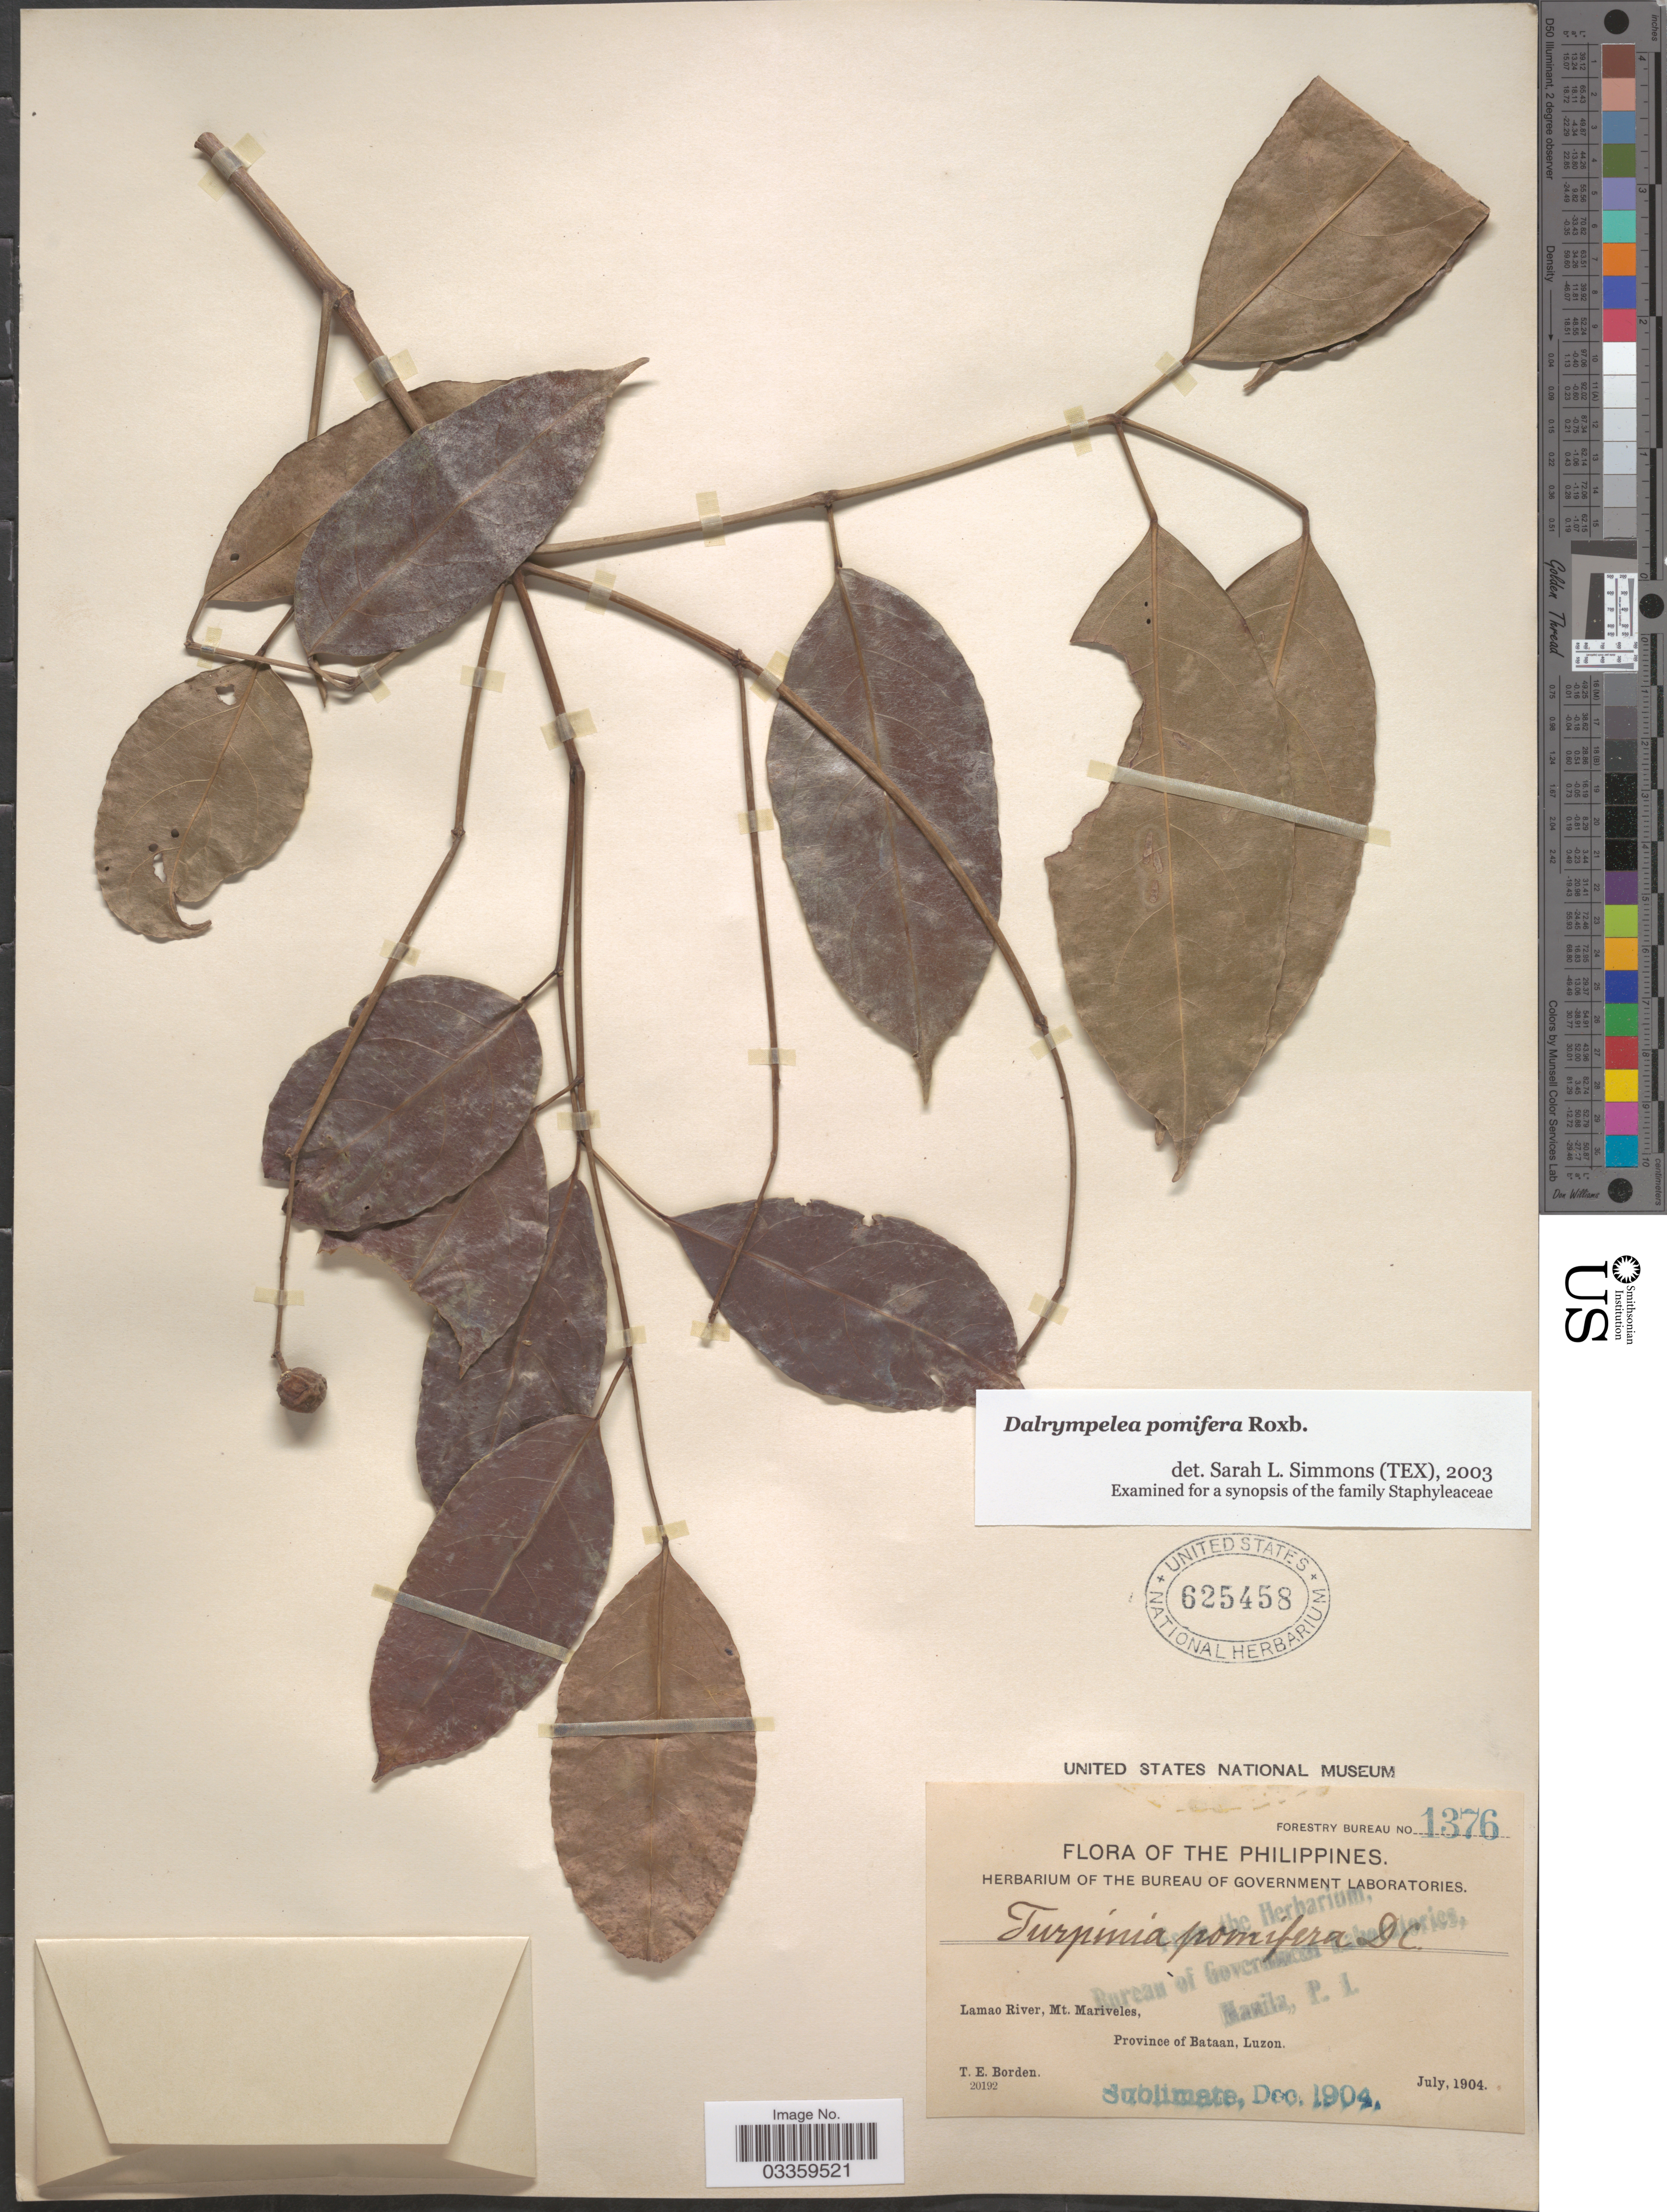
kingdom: Plantae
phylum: Tracheophyta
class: Magnoliopsida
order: Crossosomatales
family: Staphyleaceae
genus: Dalrympelea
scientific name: Dalrympelea pomifera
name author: Roxb.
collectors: T. E. Borden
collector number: Forestry Bureau 1376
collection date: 1904-07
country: Philippines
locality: Lamao River, Mt. Mariveles, Province of Bataan, Luzon.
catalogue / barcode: US 625458